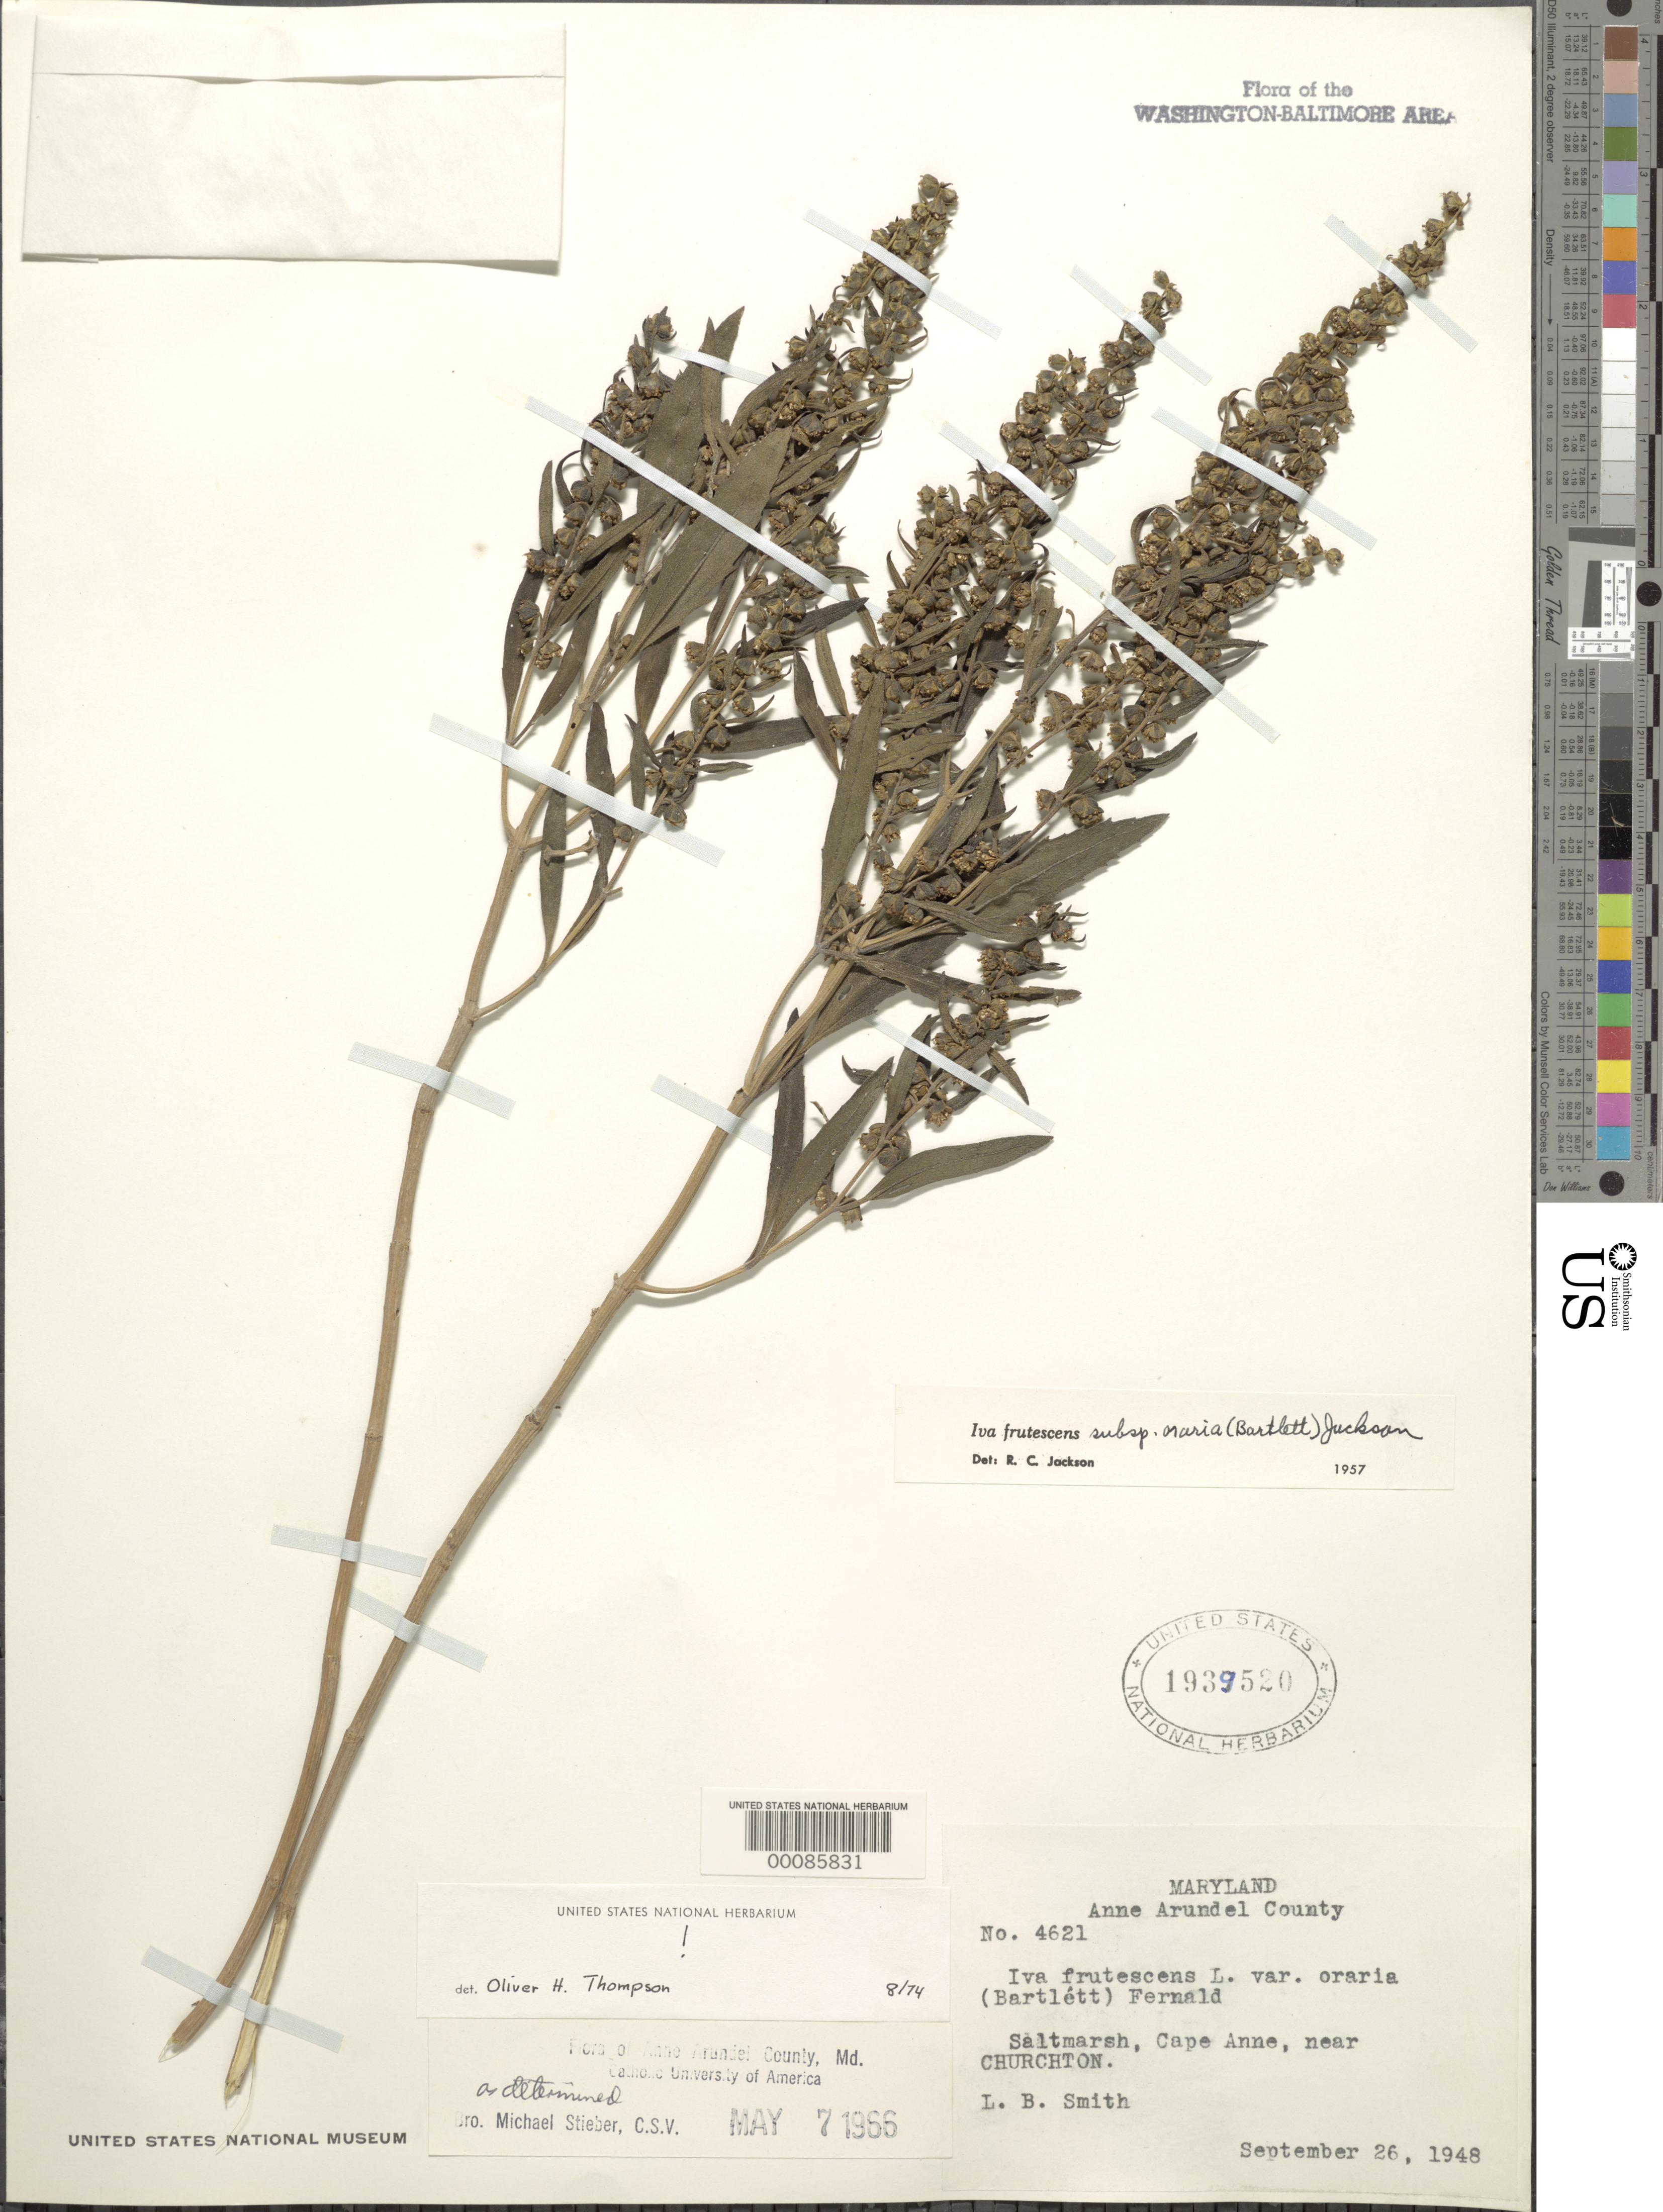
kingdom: Plantae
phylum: Tracheophyta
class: Magnoliopsida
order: Asterales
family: Asteraceae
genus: Iva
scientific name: Iva frutescens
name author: L.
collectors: L. Smith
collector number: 4621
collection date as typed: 26 Sep 1948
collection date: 1948-09-26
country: United States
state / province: Maryland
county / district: Anne Arundel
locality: Cape Anne near Churchton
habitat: Saltmarsh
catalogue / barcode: US 1939520